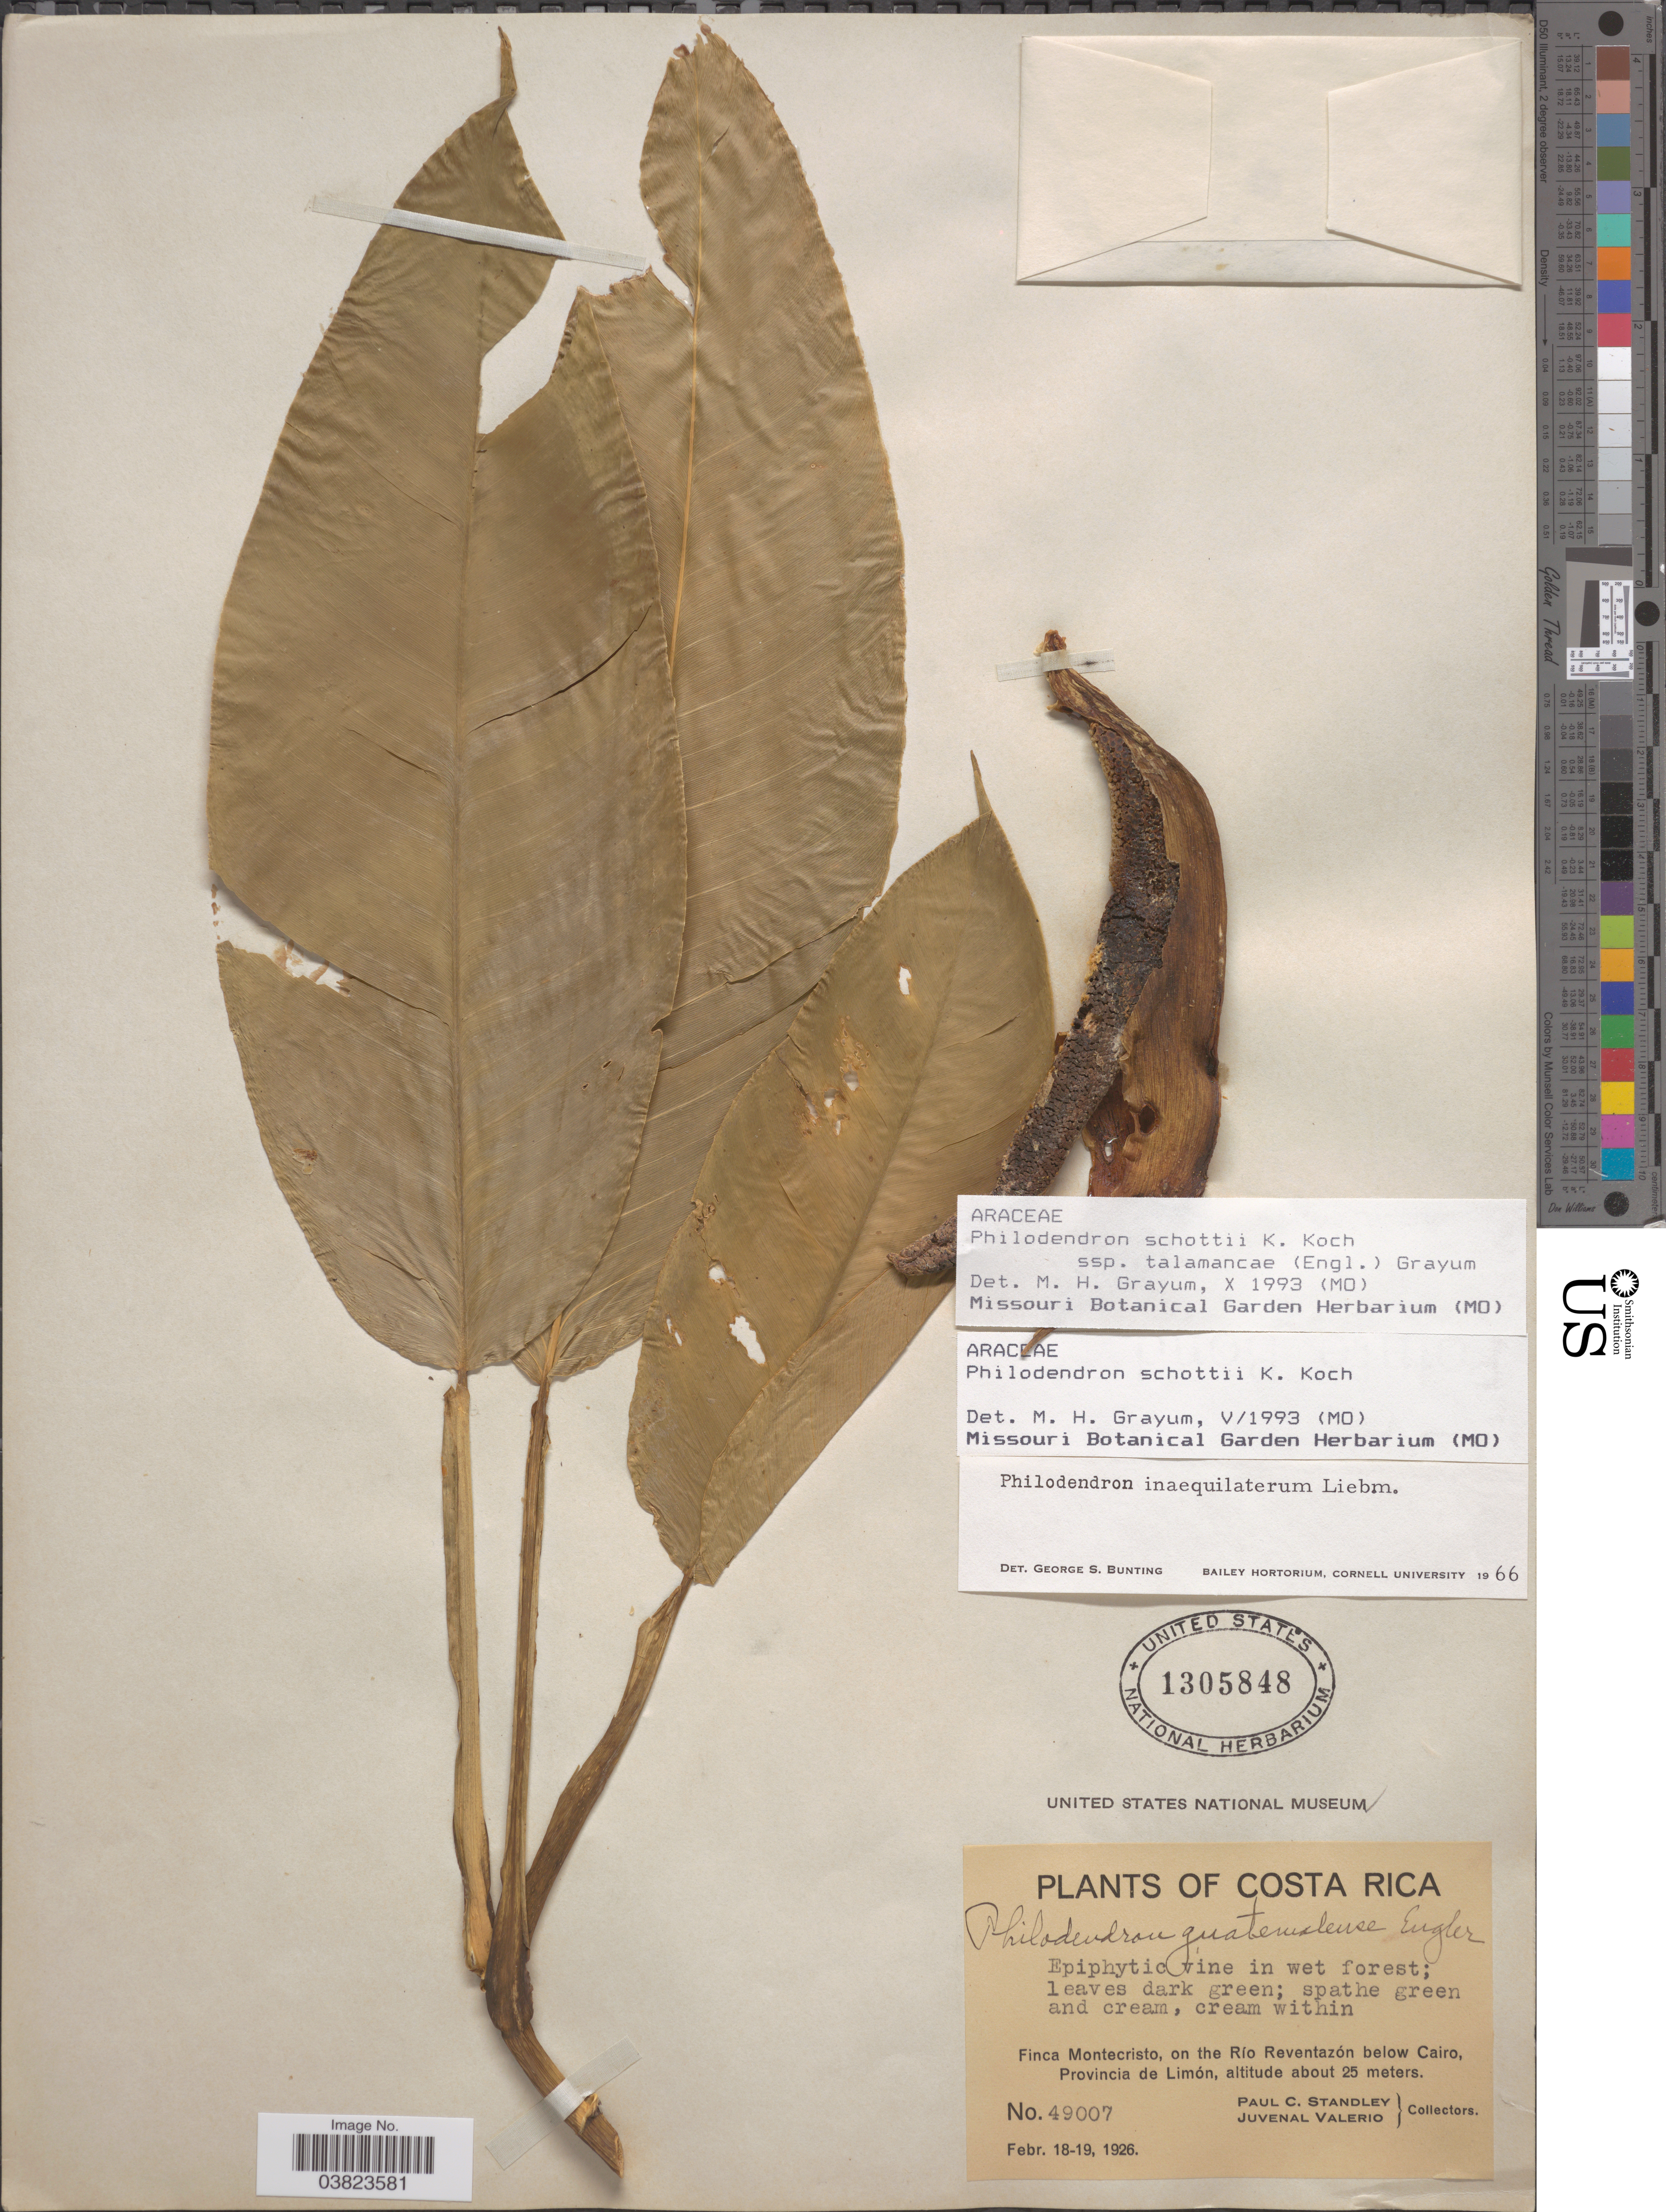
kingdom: Plantae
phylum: Tracheophyta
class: Liliopsida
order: Alismatales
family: Araceae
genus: Philodendron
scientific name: Philodendron schottii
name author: K. Koch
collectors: P. C. Standley & J. Valerio R.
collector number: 49007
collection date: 1926-02-18/1926-02-19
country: Costa Rica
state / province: Limón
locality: Finca Montecristo, on the Río Reventazón below Cairo.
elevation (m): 25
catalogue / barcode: US 1305848